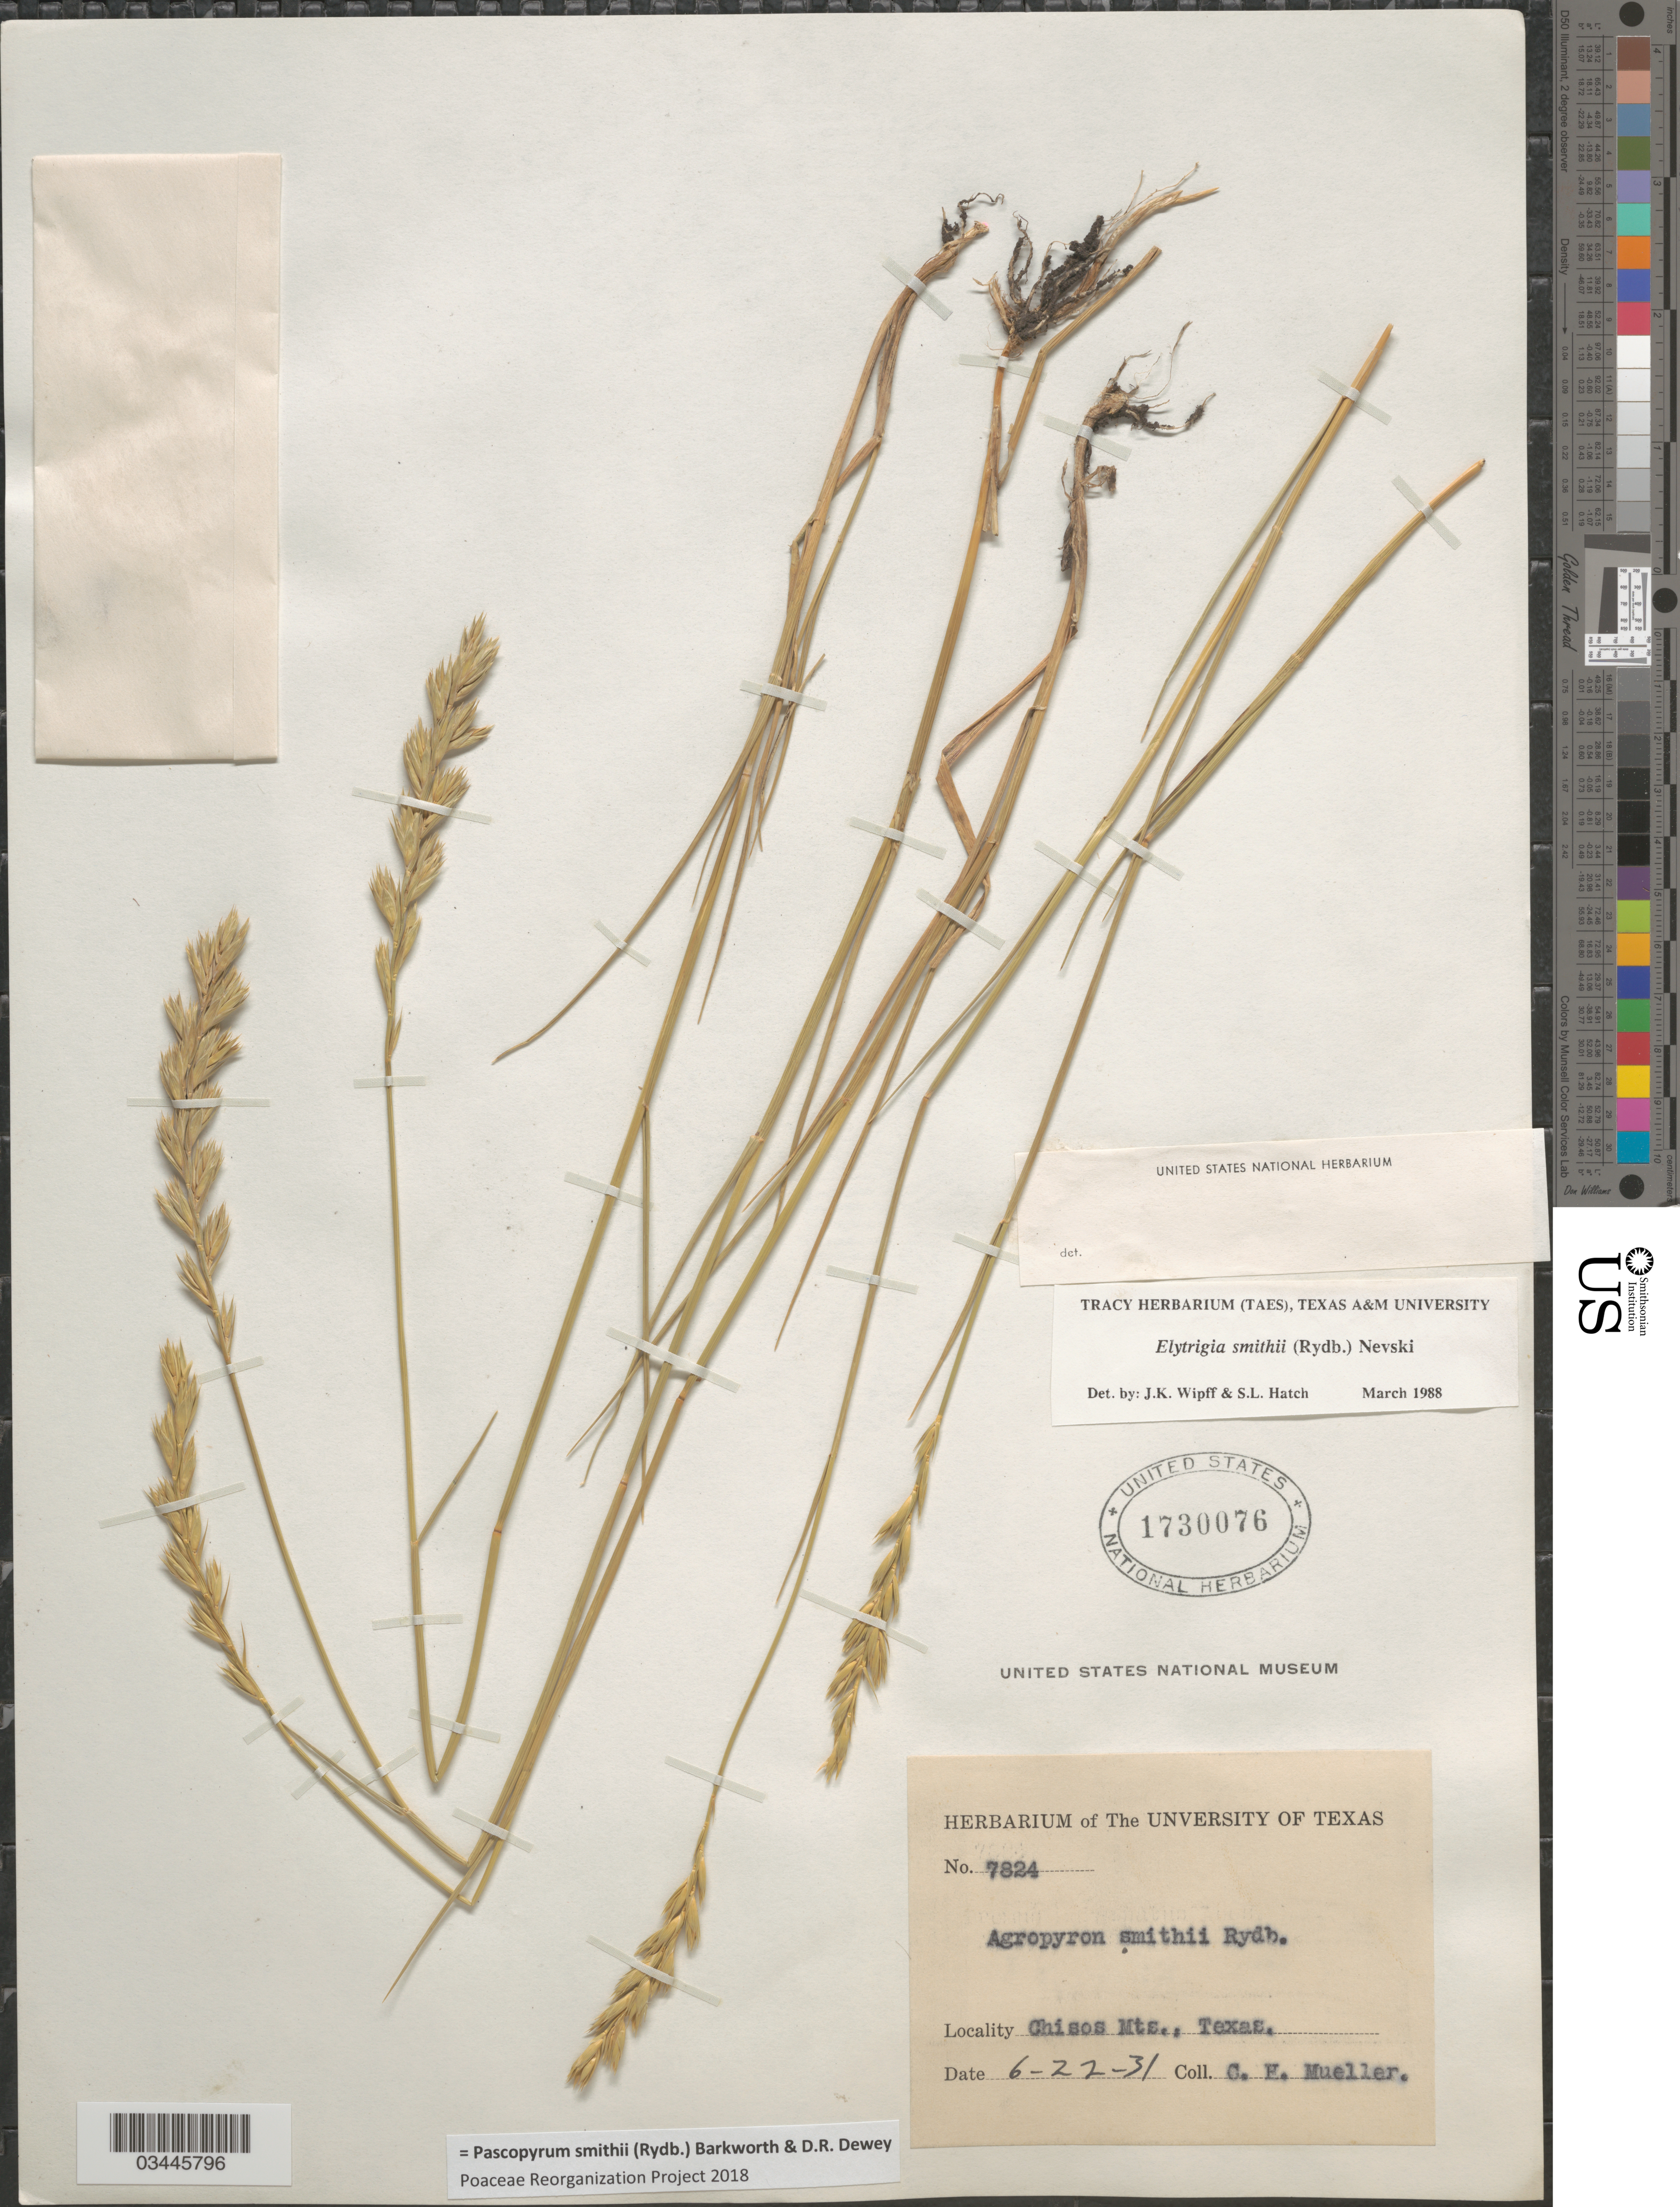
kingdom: Plantae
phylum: Tracheophyta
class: Liliopsida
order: Poales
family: Poaceae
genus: Pascopyrum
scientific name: Pascopyrum smithii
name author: (Rydb.) Barkworth & Dewey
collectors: C. Mueller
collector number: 7824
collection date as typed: Transcribed d/m/y: 22/6/31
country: United States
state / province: Texas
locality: Chisos Mts.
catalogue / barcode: US 1730076